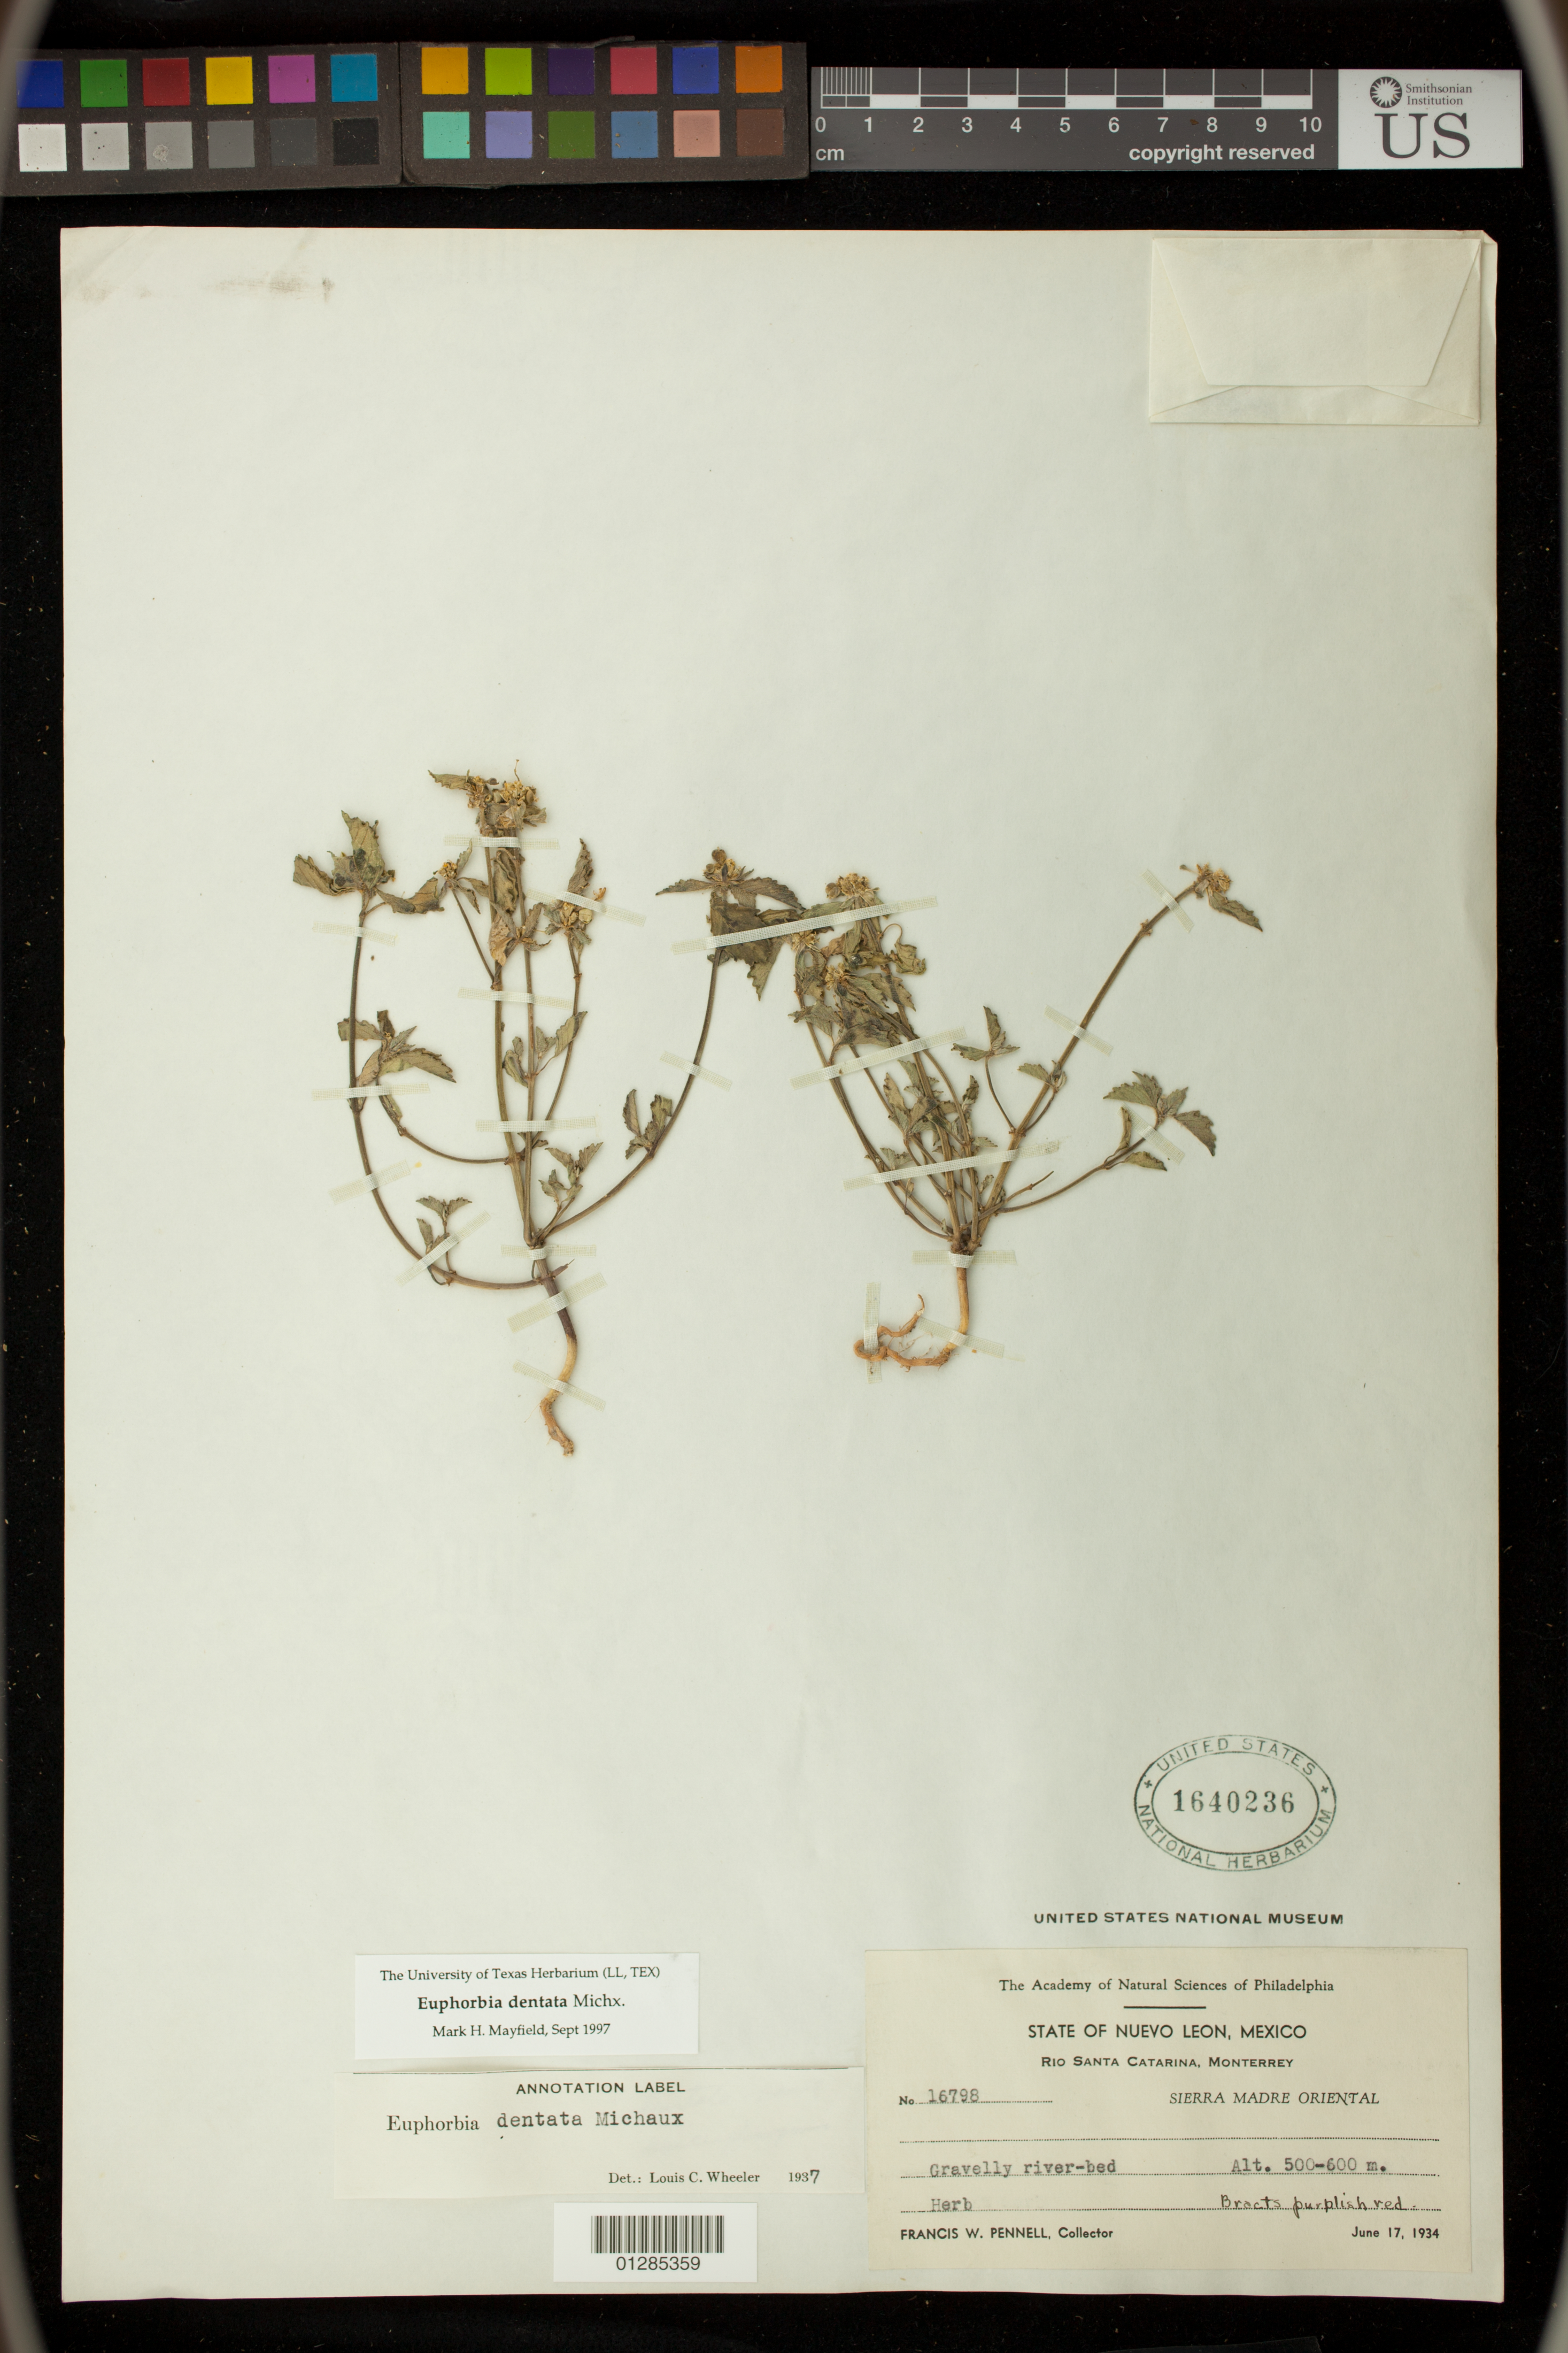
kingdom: Plantae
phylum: Tracheophyta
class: Magnoliopsida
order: Malpighiales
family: Euphorbiaceae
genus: Euphorbia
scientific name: Euphorbia dentata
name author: Michx.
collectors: F. W. Pennell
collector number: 16798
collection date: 1934-06-17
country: Mexico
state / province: Nuevo Leon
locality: Rio Santa Catarina, Monterrey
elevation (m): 500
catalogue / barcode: US 1640236